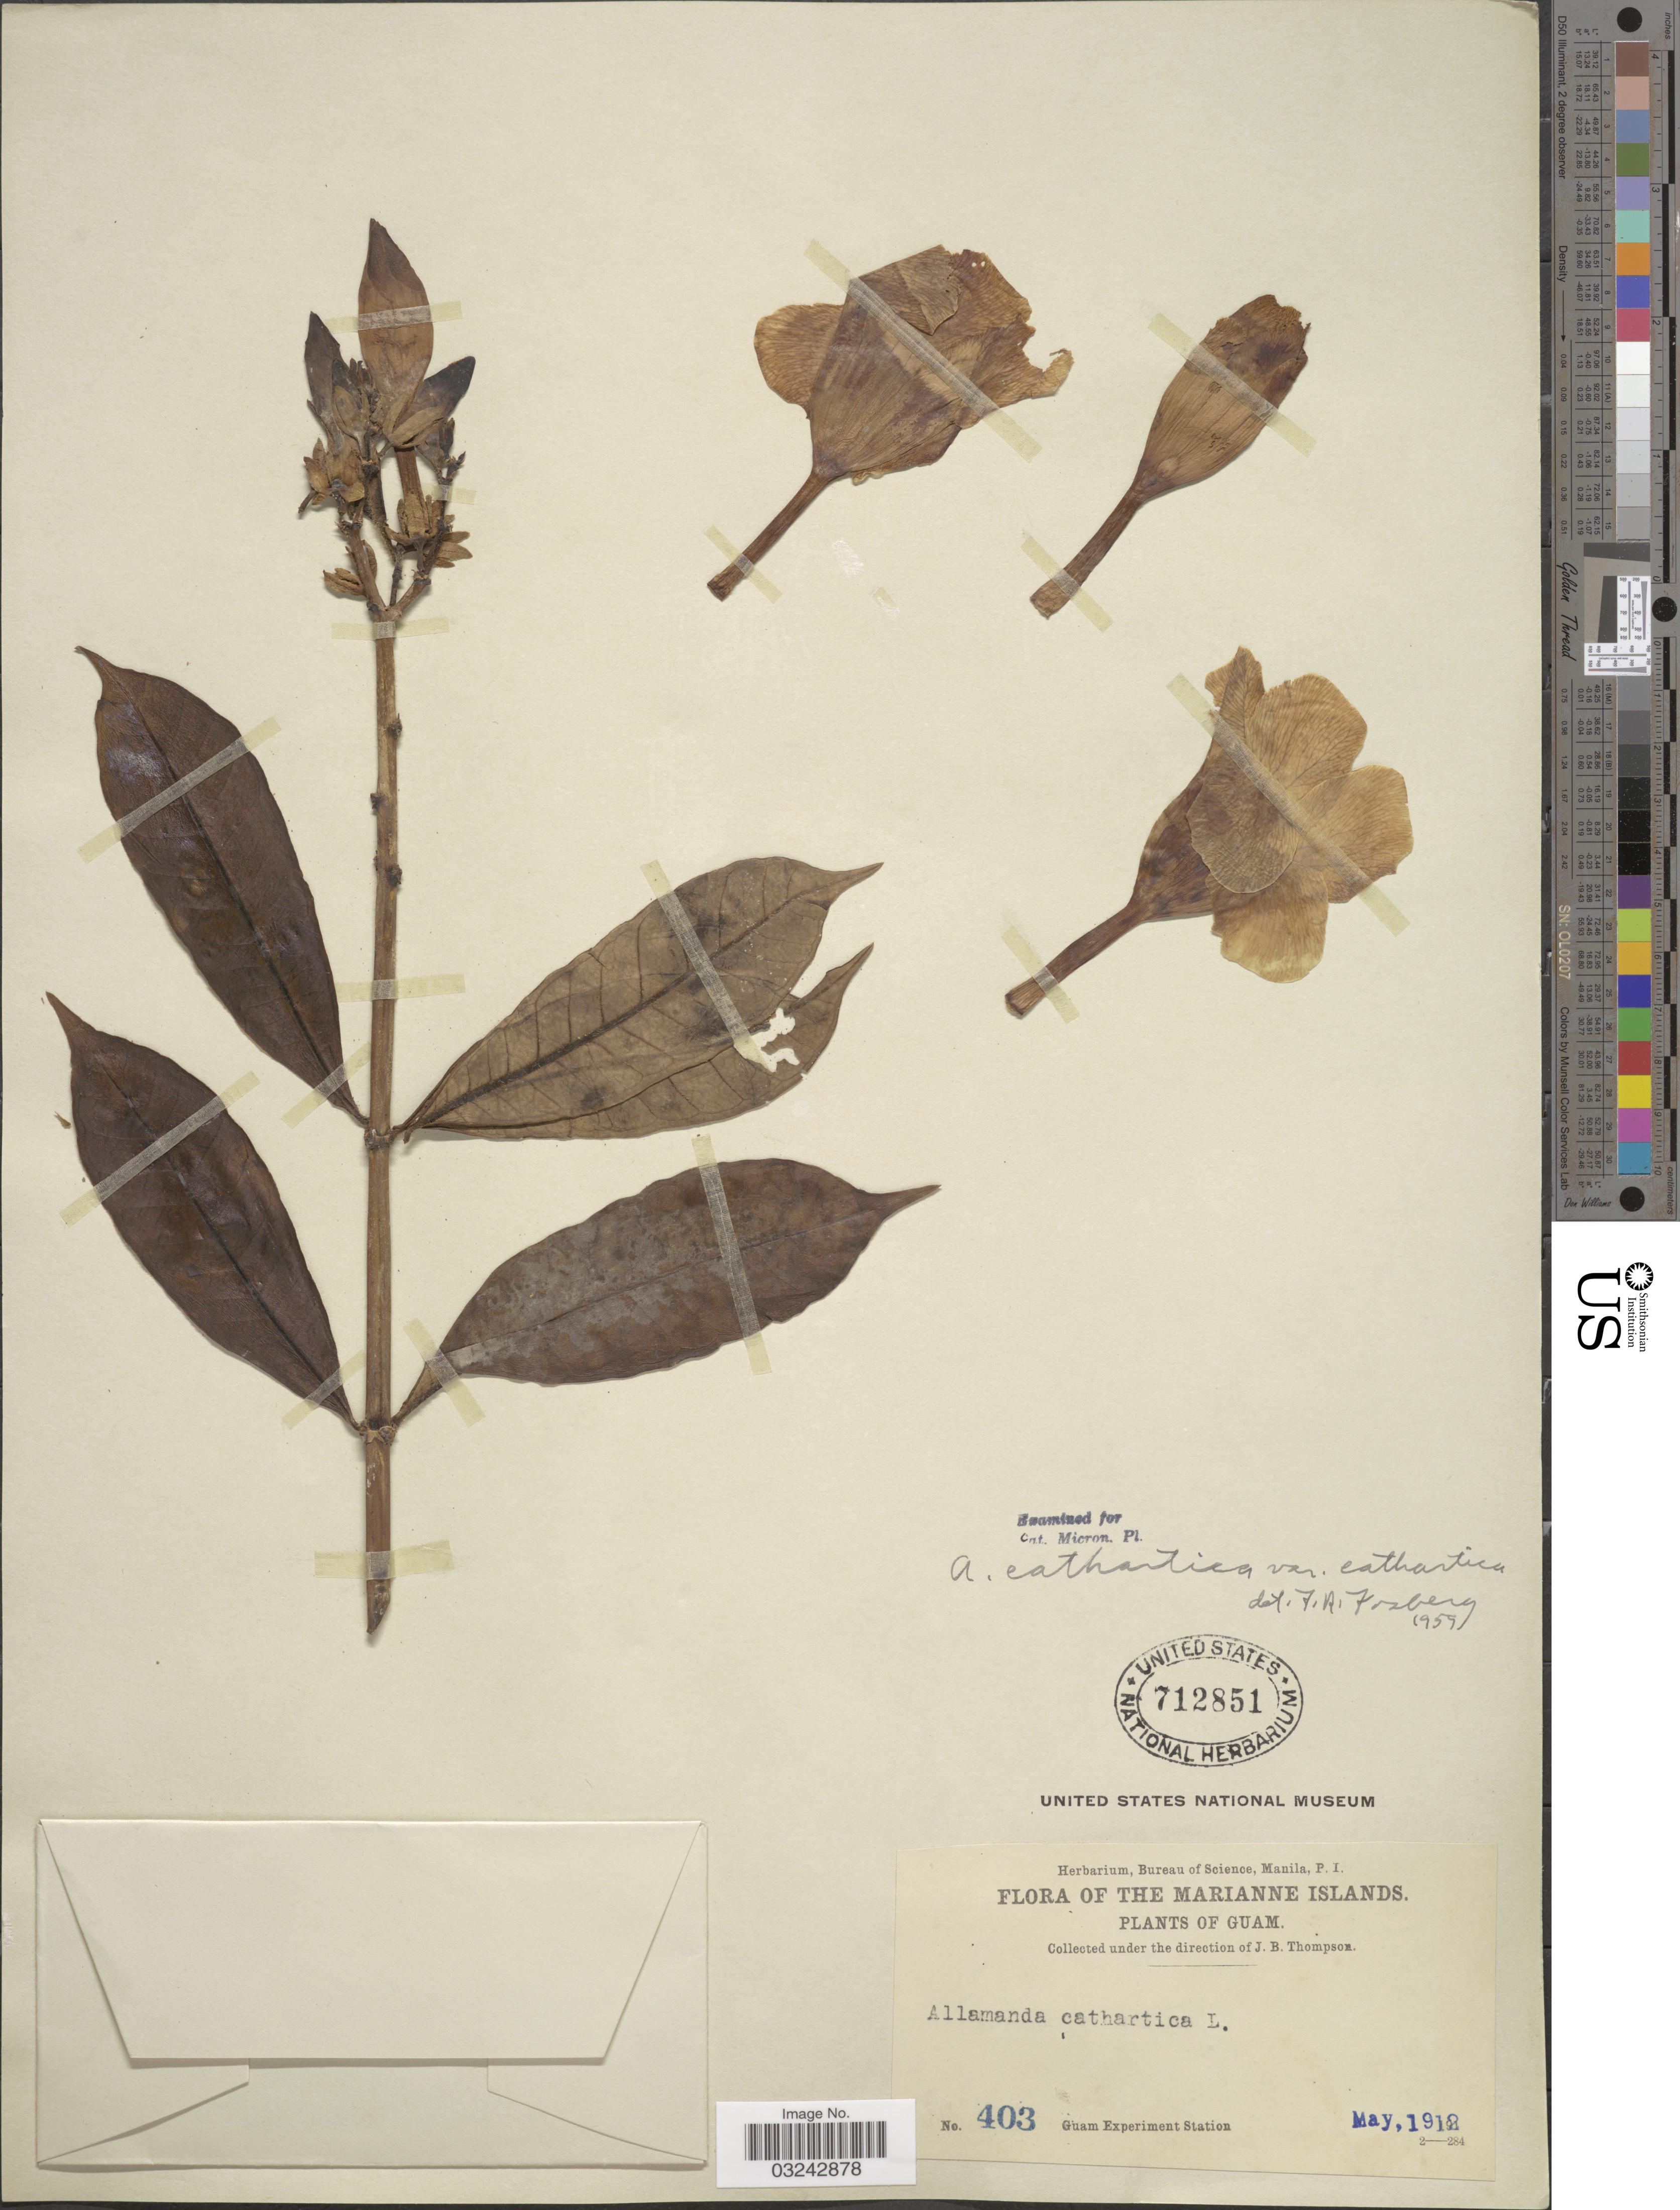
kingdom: Plantae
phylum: Tracheophyta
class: Magnoliopsida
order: Gentianales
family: Apocynaceae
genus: Allamanda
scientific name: Allamanda cathartica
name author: L.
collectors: Guam Exp. Sta.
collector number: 403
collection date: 1912-05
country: Guam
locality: The Marianne Islands.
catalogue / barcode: US 712851